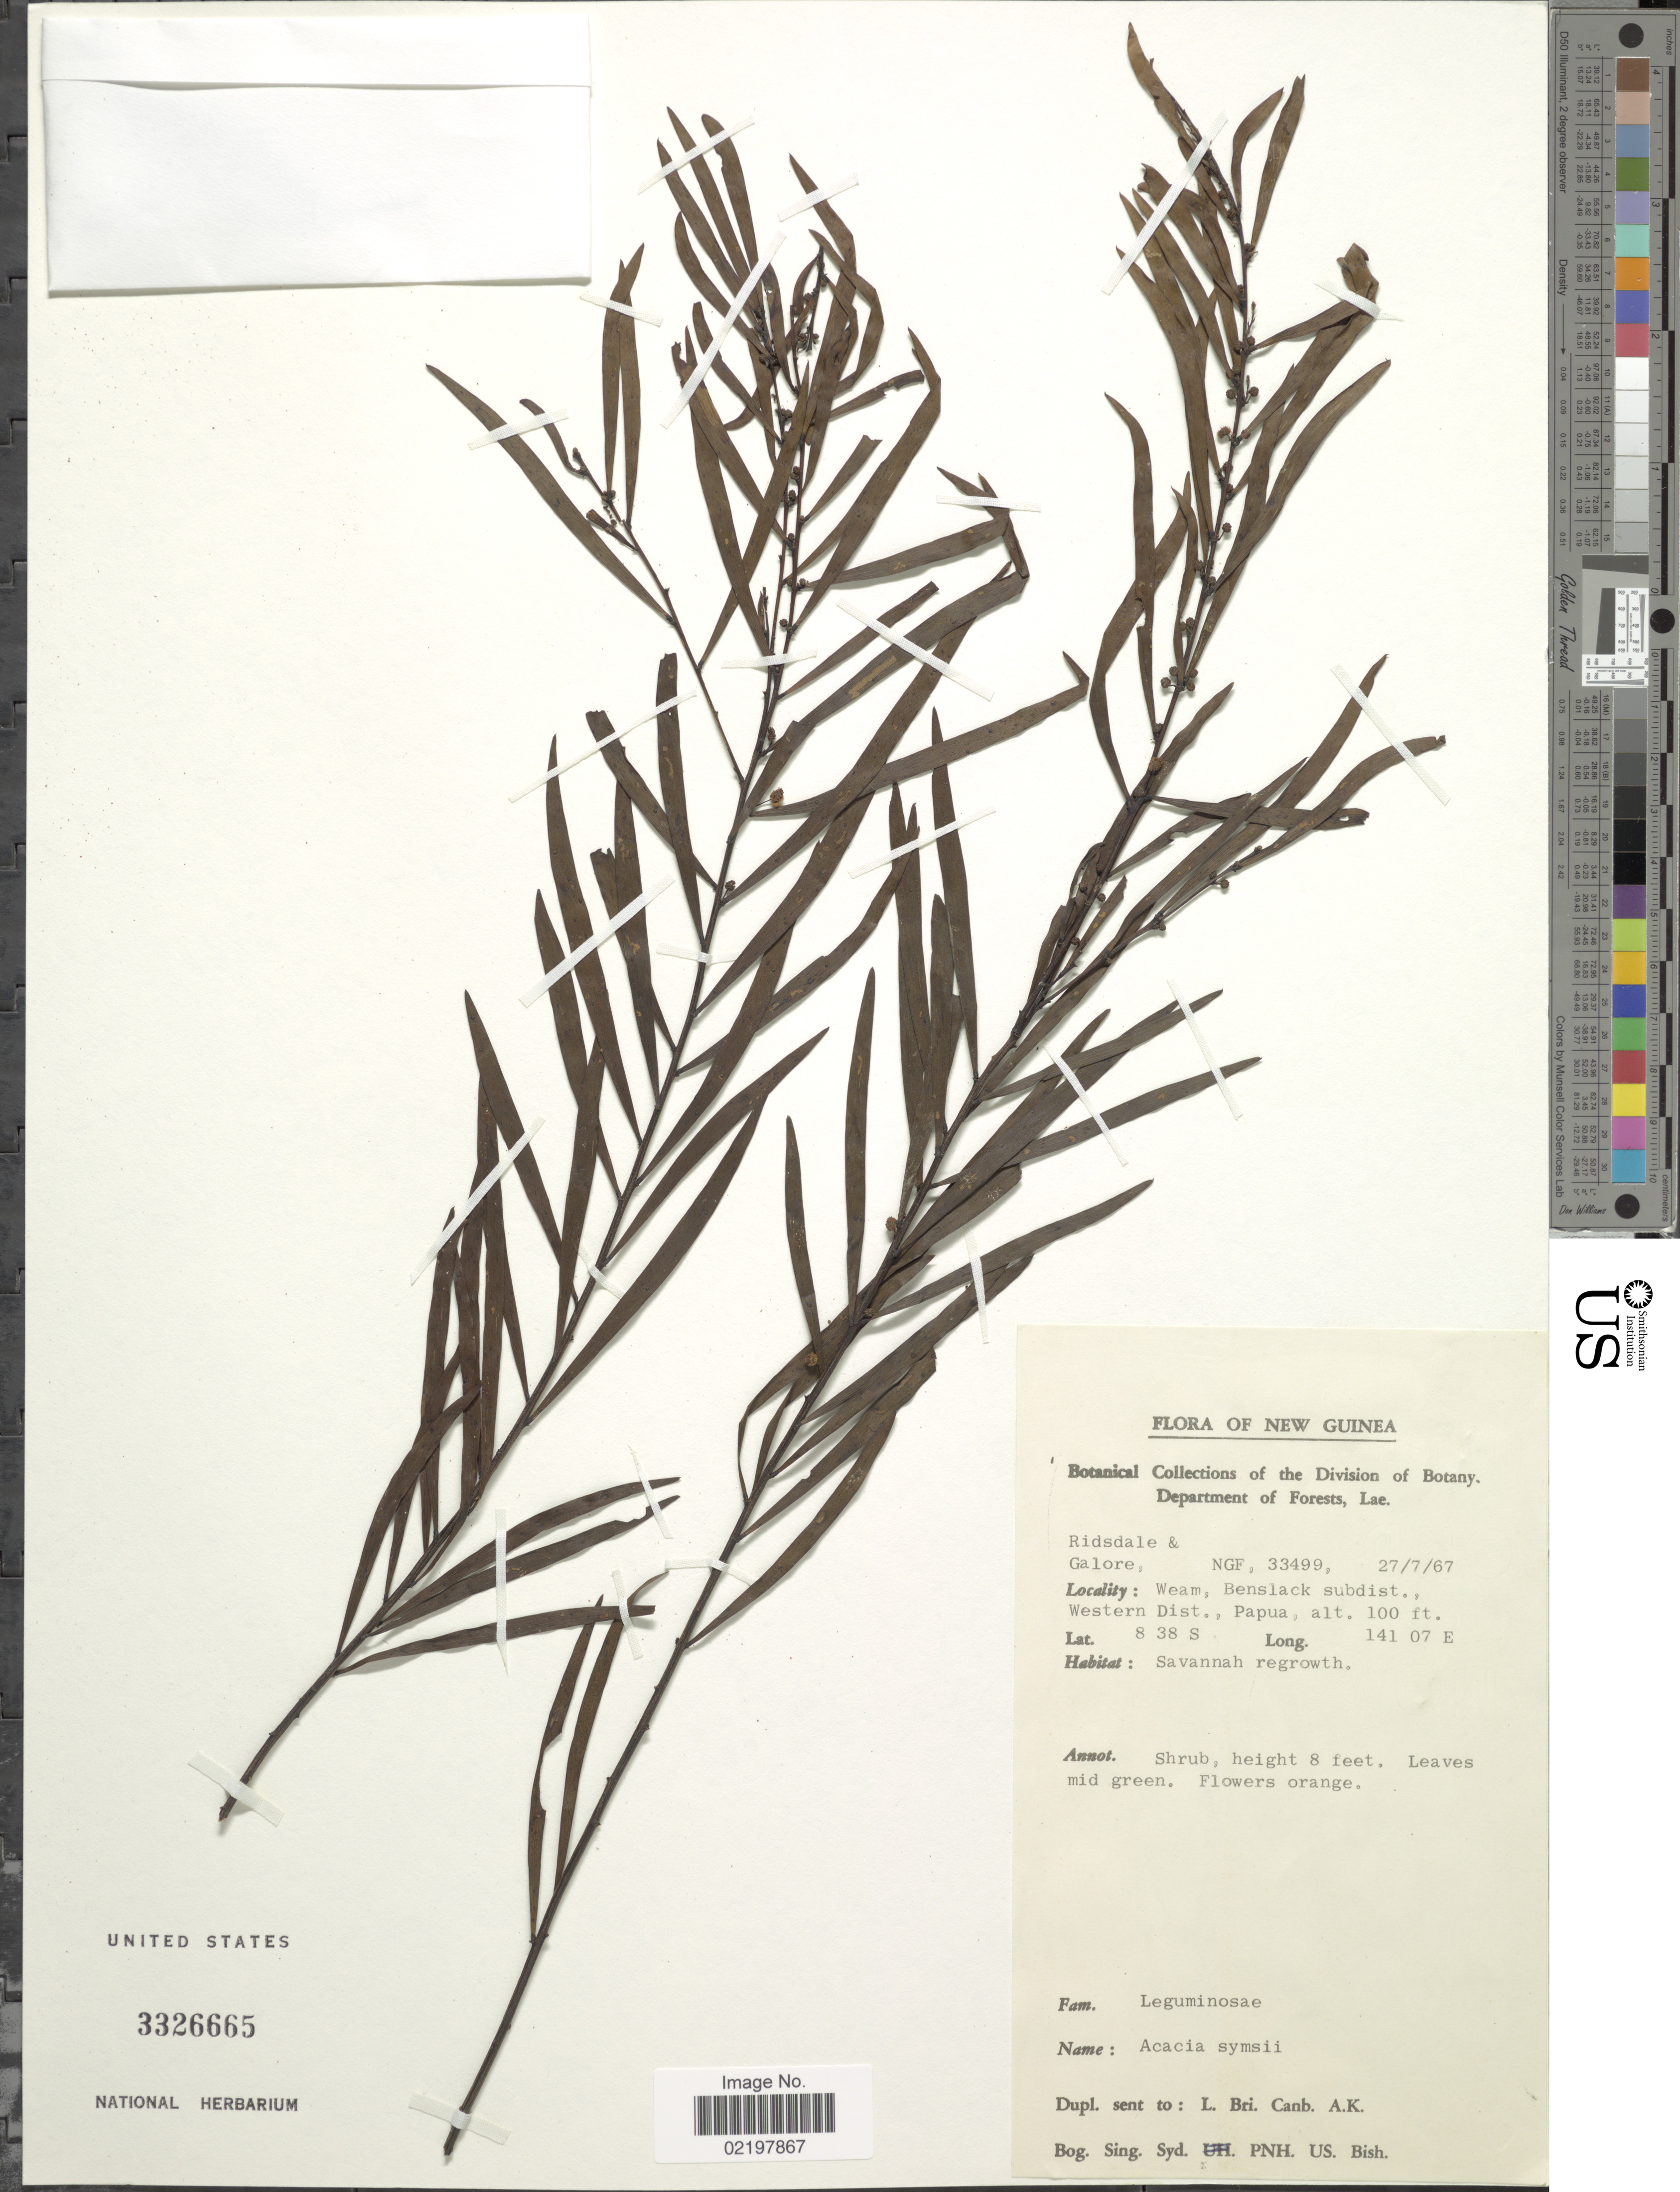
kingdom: Plantae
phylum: Tracheophyta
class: Magnoliopsida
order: Fabales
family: Fabaceae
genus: Acacia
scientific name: Acacia simsii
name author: Benth.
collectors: -. Ridsdale & -. Galore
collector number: NGF 33499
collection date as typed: Transcribed d/m/y: 27/7/67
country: Papua New Guinea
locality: New Guinea, Weam, Benslack subdist., Western Dist., Papua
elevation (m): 30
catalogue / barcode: US 3326665